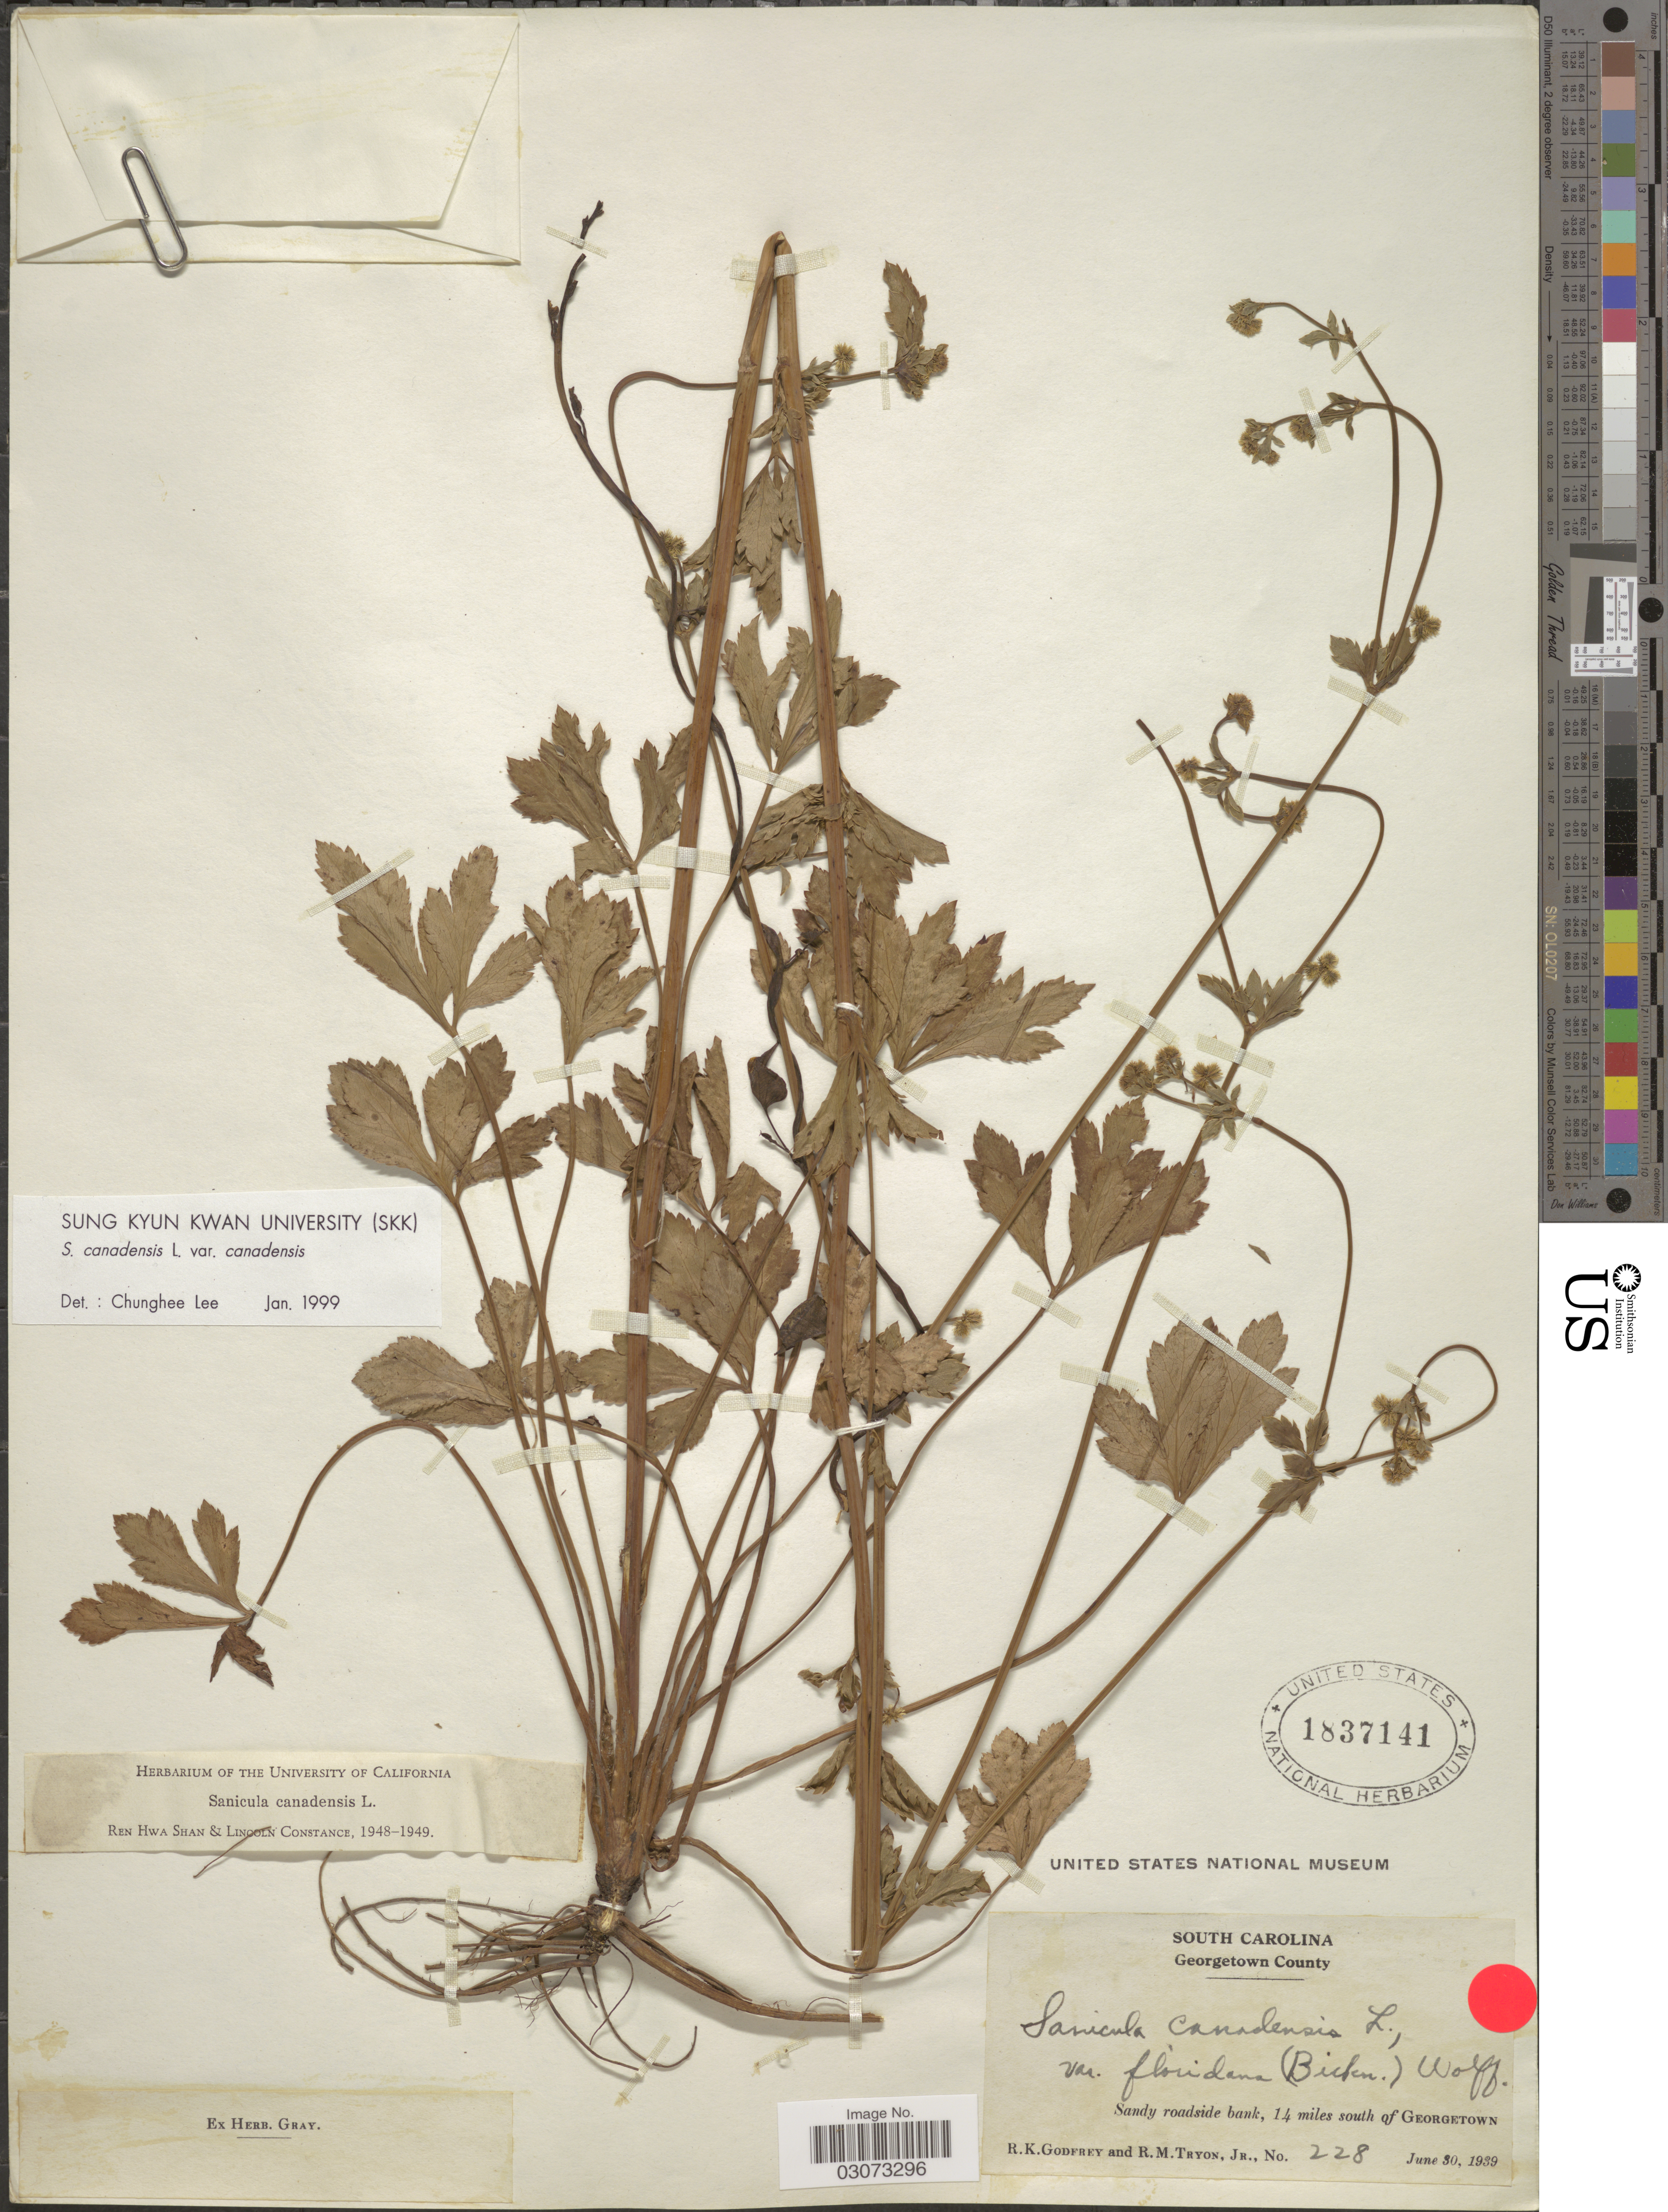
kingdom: Plantae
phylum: Tracheophyta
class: Magnoliopsida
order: Apiales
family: Apiaceae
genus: Sanicula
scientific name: Sanicula canadensis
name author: L.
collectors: R. K. Godfrey & R. Tryon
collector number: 228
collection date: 1939-06-30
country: United States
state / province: South Carolina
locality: Georgetown County. Sandy roadside bank, 14 miles south of Georgetown.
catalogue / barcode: US 1837141